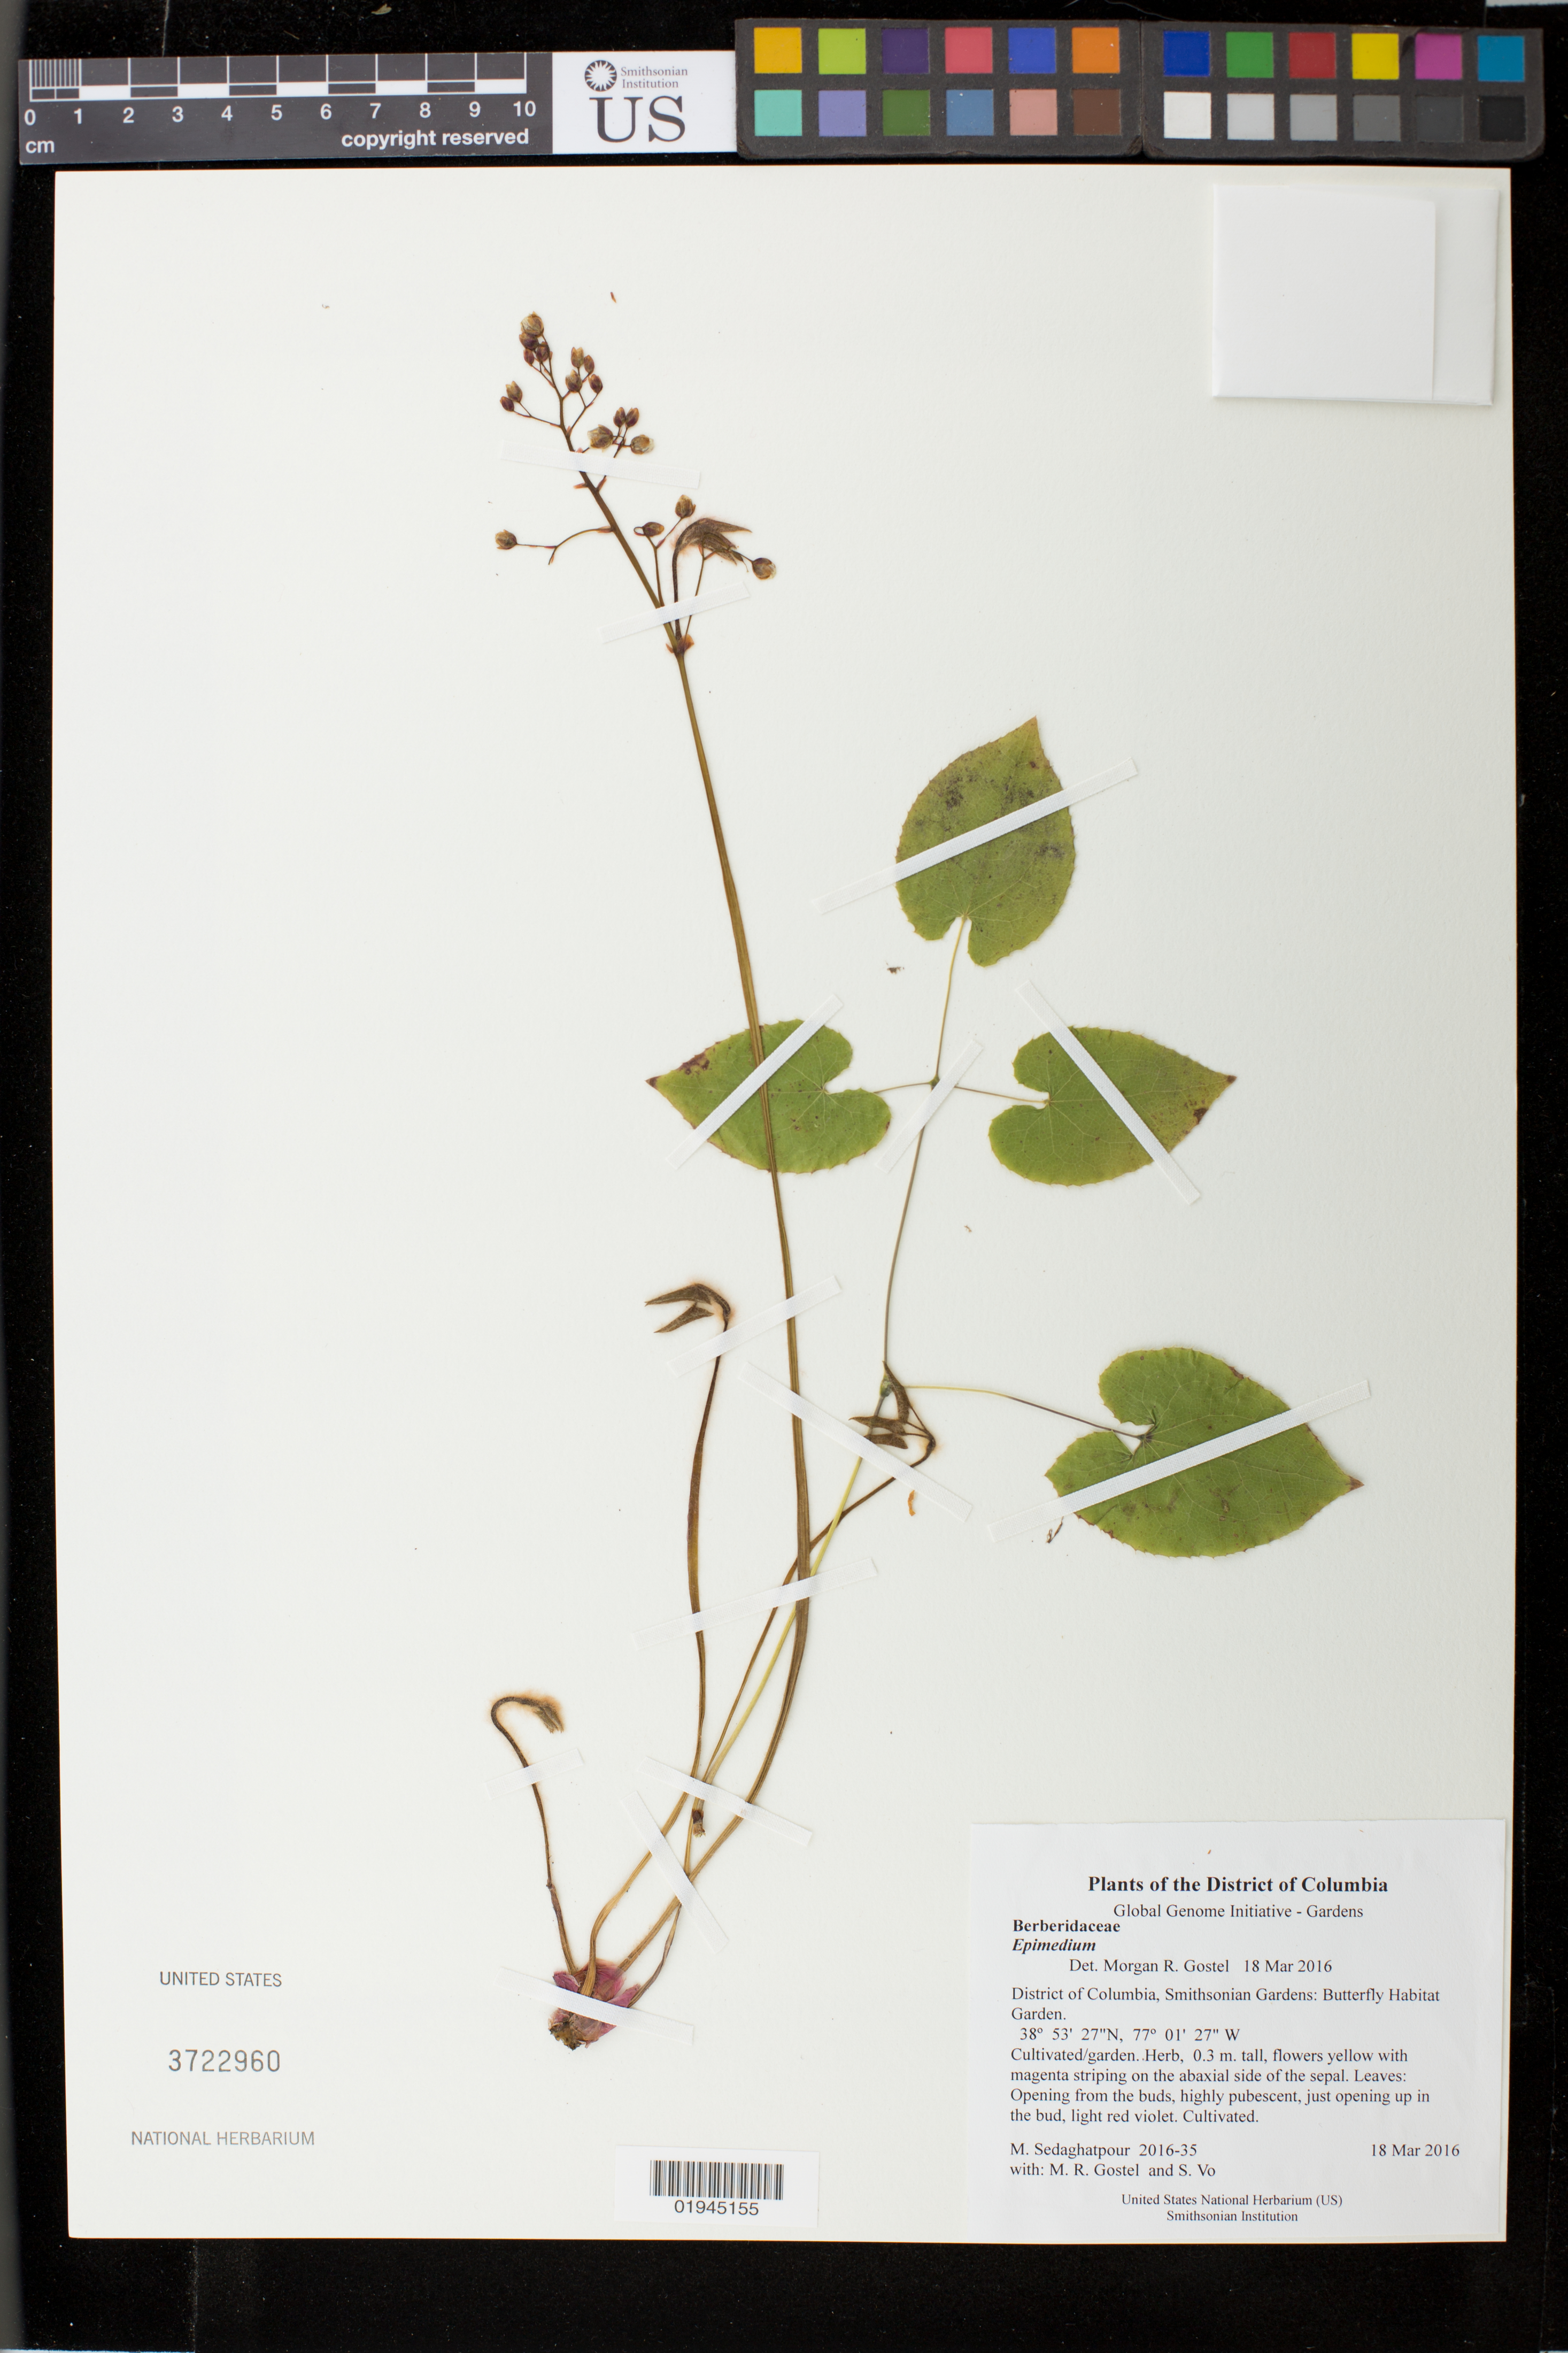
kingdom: Plantae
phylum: Tracheophyta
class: Magnoliopsida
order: Ranunculales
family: Berberidaceae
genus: Epimedium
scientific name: Epimedium sp.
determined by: Gostel, Morgan R., (BRIT), Botanical Research Institute of Texas (UNITED STATES)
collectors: M. Sedaghatpour, M. R. Gostel & S. Vo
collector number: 2016-35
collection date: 2016-03-18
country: United States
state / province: District of Columbia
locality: Smithsonian Gardens: Butterfly Habitat Garden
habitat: Cultivated/garden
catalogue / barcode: US 3722960